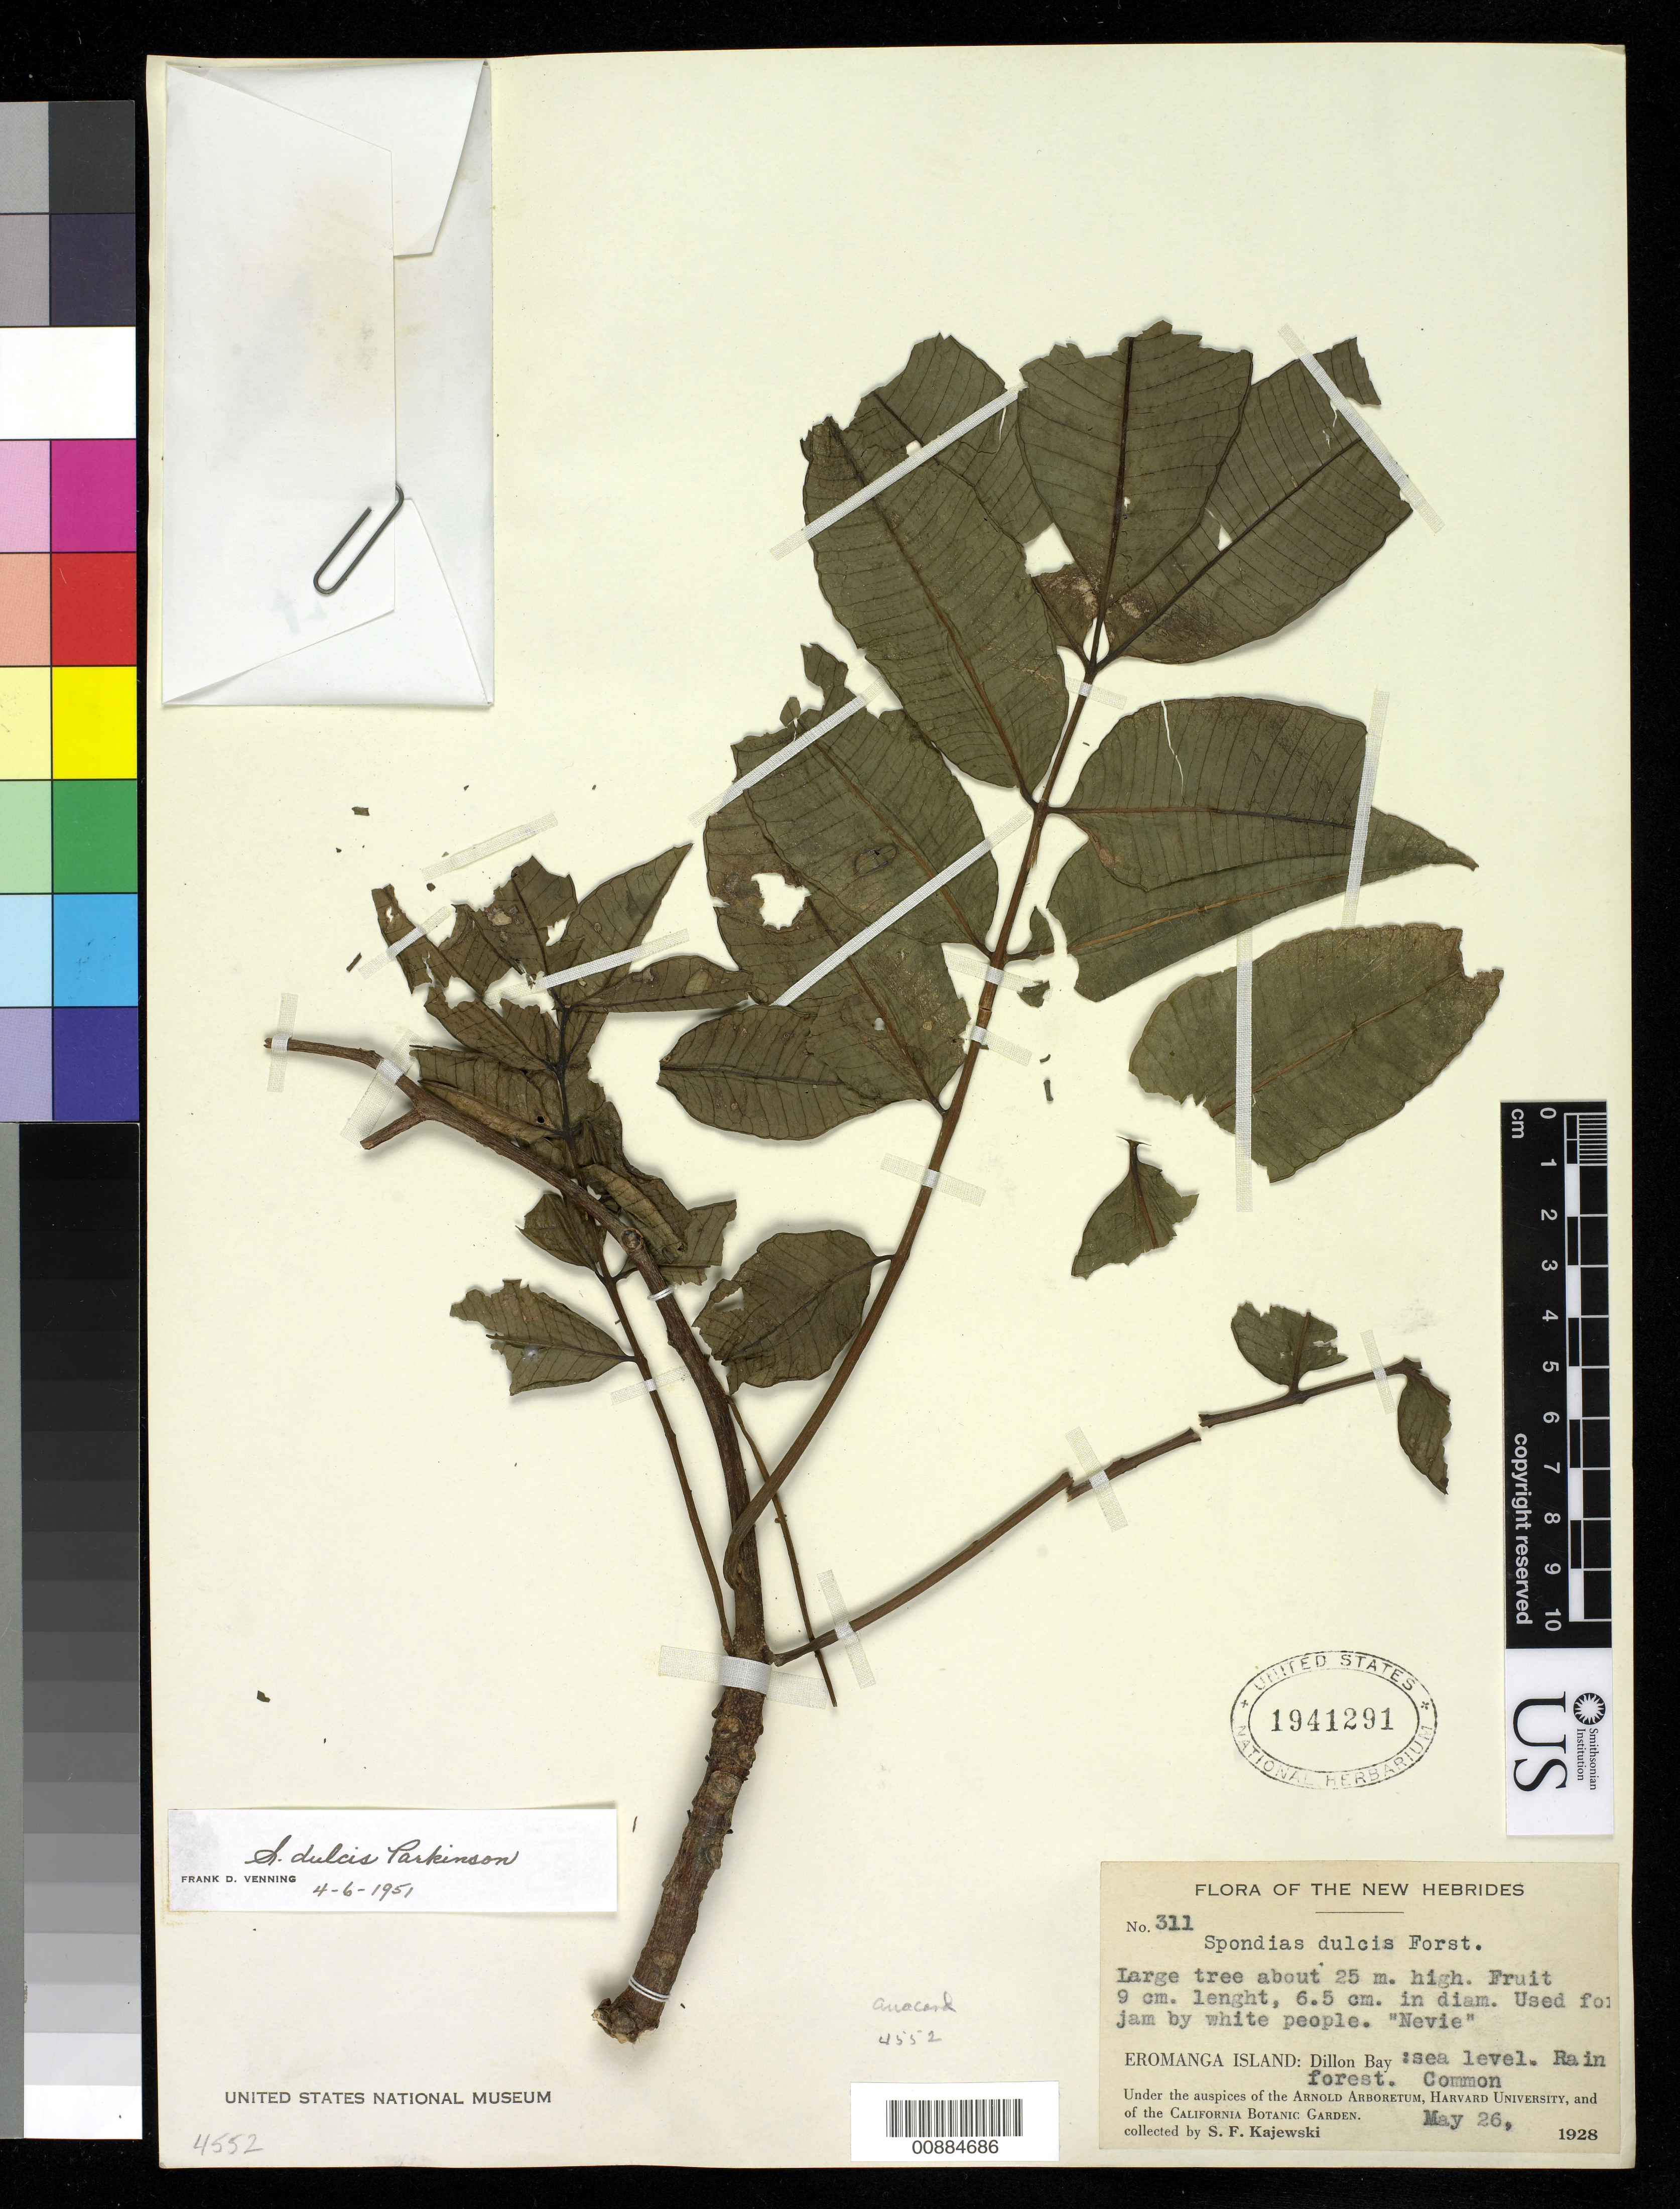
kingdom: Plantae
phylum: Tracheophyta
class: Magnoliopsida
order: Sapindales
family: Anacardiaceae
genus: Spondias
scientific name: Spondias dulcis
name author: Parkinson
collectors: S. Kajewski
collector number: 311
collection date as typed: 26 May 1928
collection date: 1928-05-26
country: Vanuatu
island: Erromango [Eromanga]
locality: New Hebrides, Eromanga Island: Dillon Bay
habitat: sea level. Rain forest, common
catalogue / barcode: US 1941291